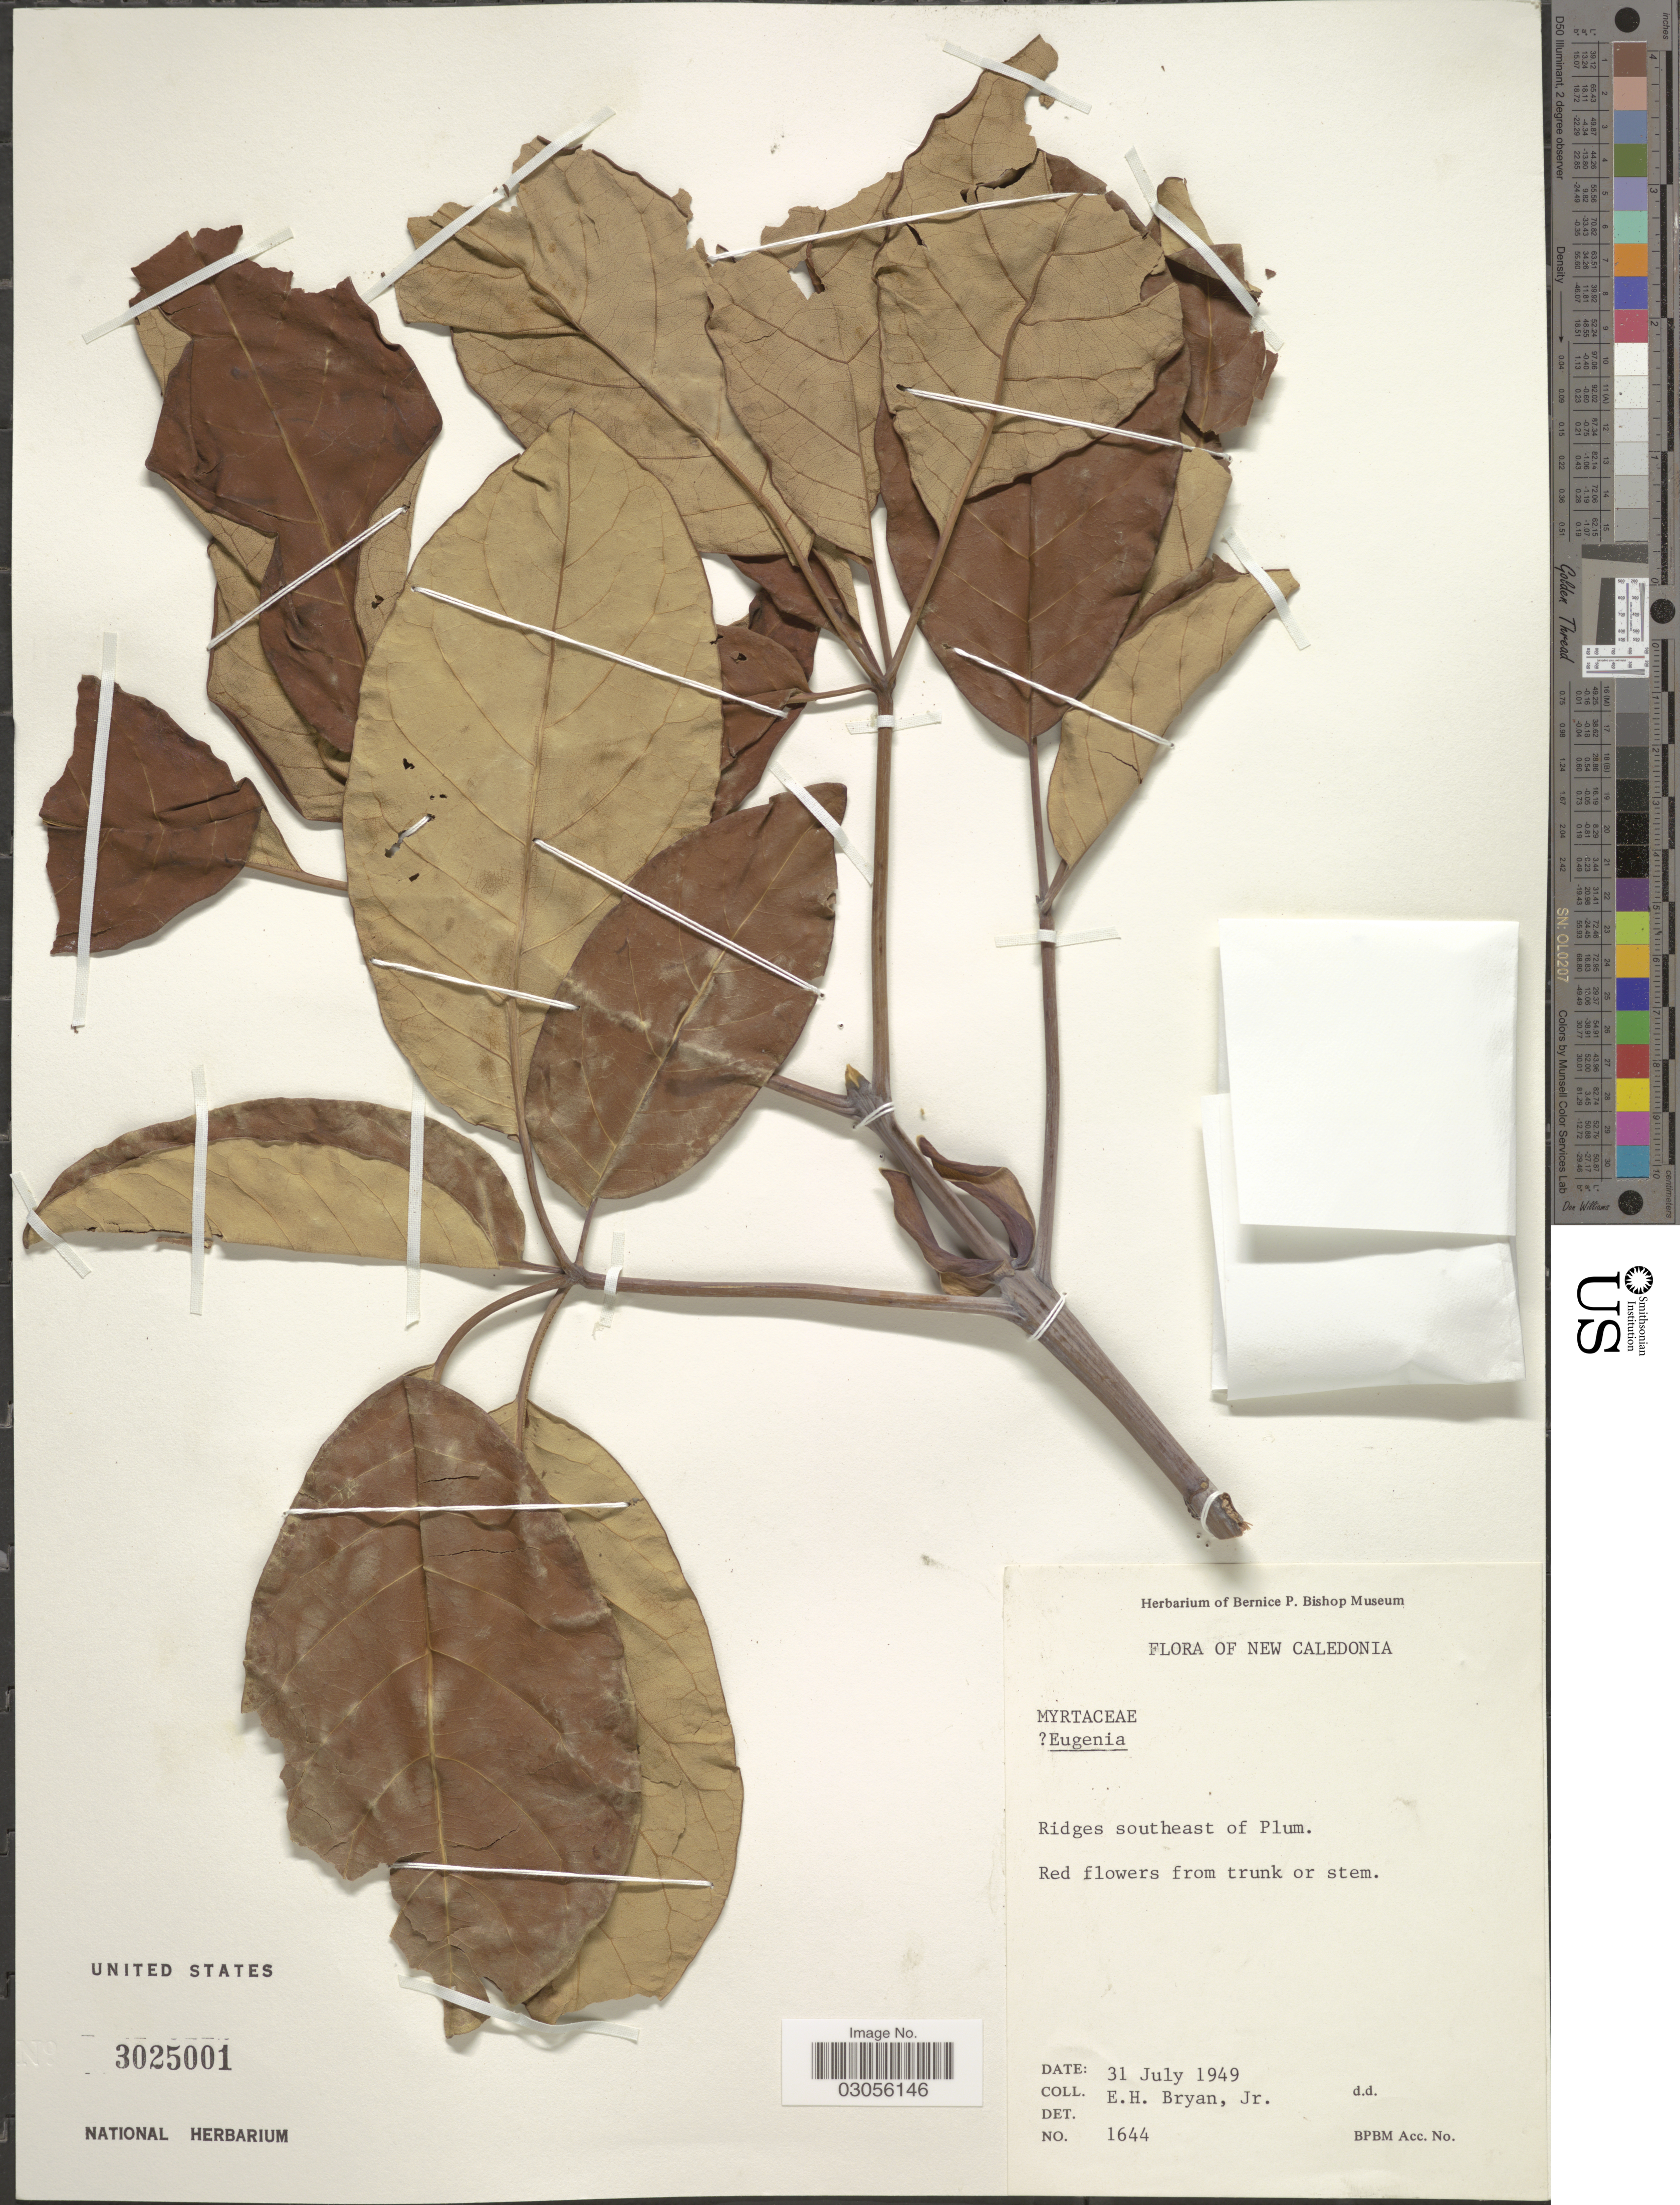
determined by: Strong, Mark T., (BOT), Smithsonian Institution - National Museum of Natural History (UNITED STATES)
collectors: E. Bryan Jr.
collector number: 1644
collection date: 1949-07-31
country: New Caledonia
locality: Ridges southeast of Plum.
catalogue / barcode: US 3025001